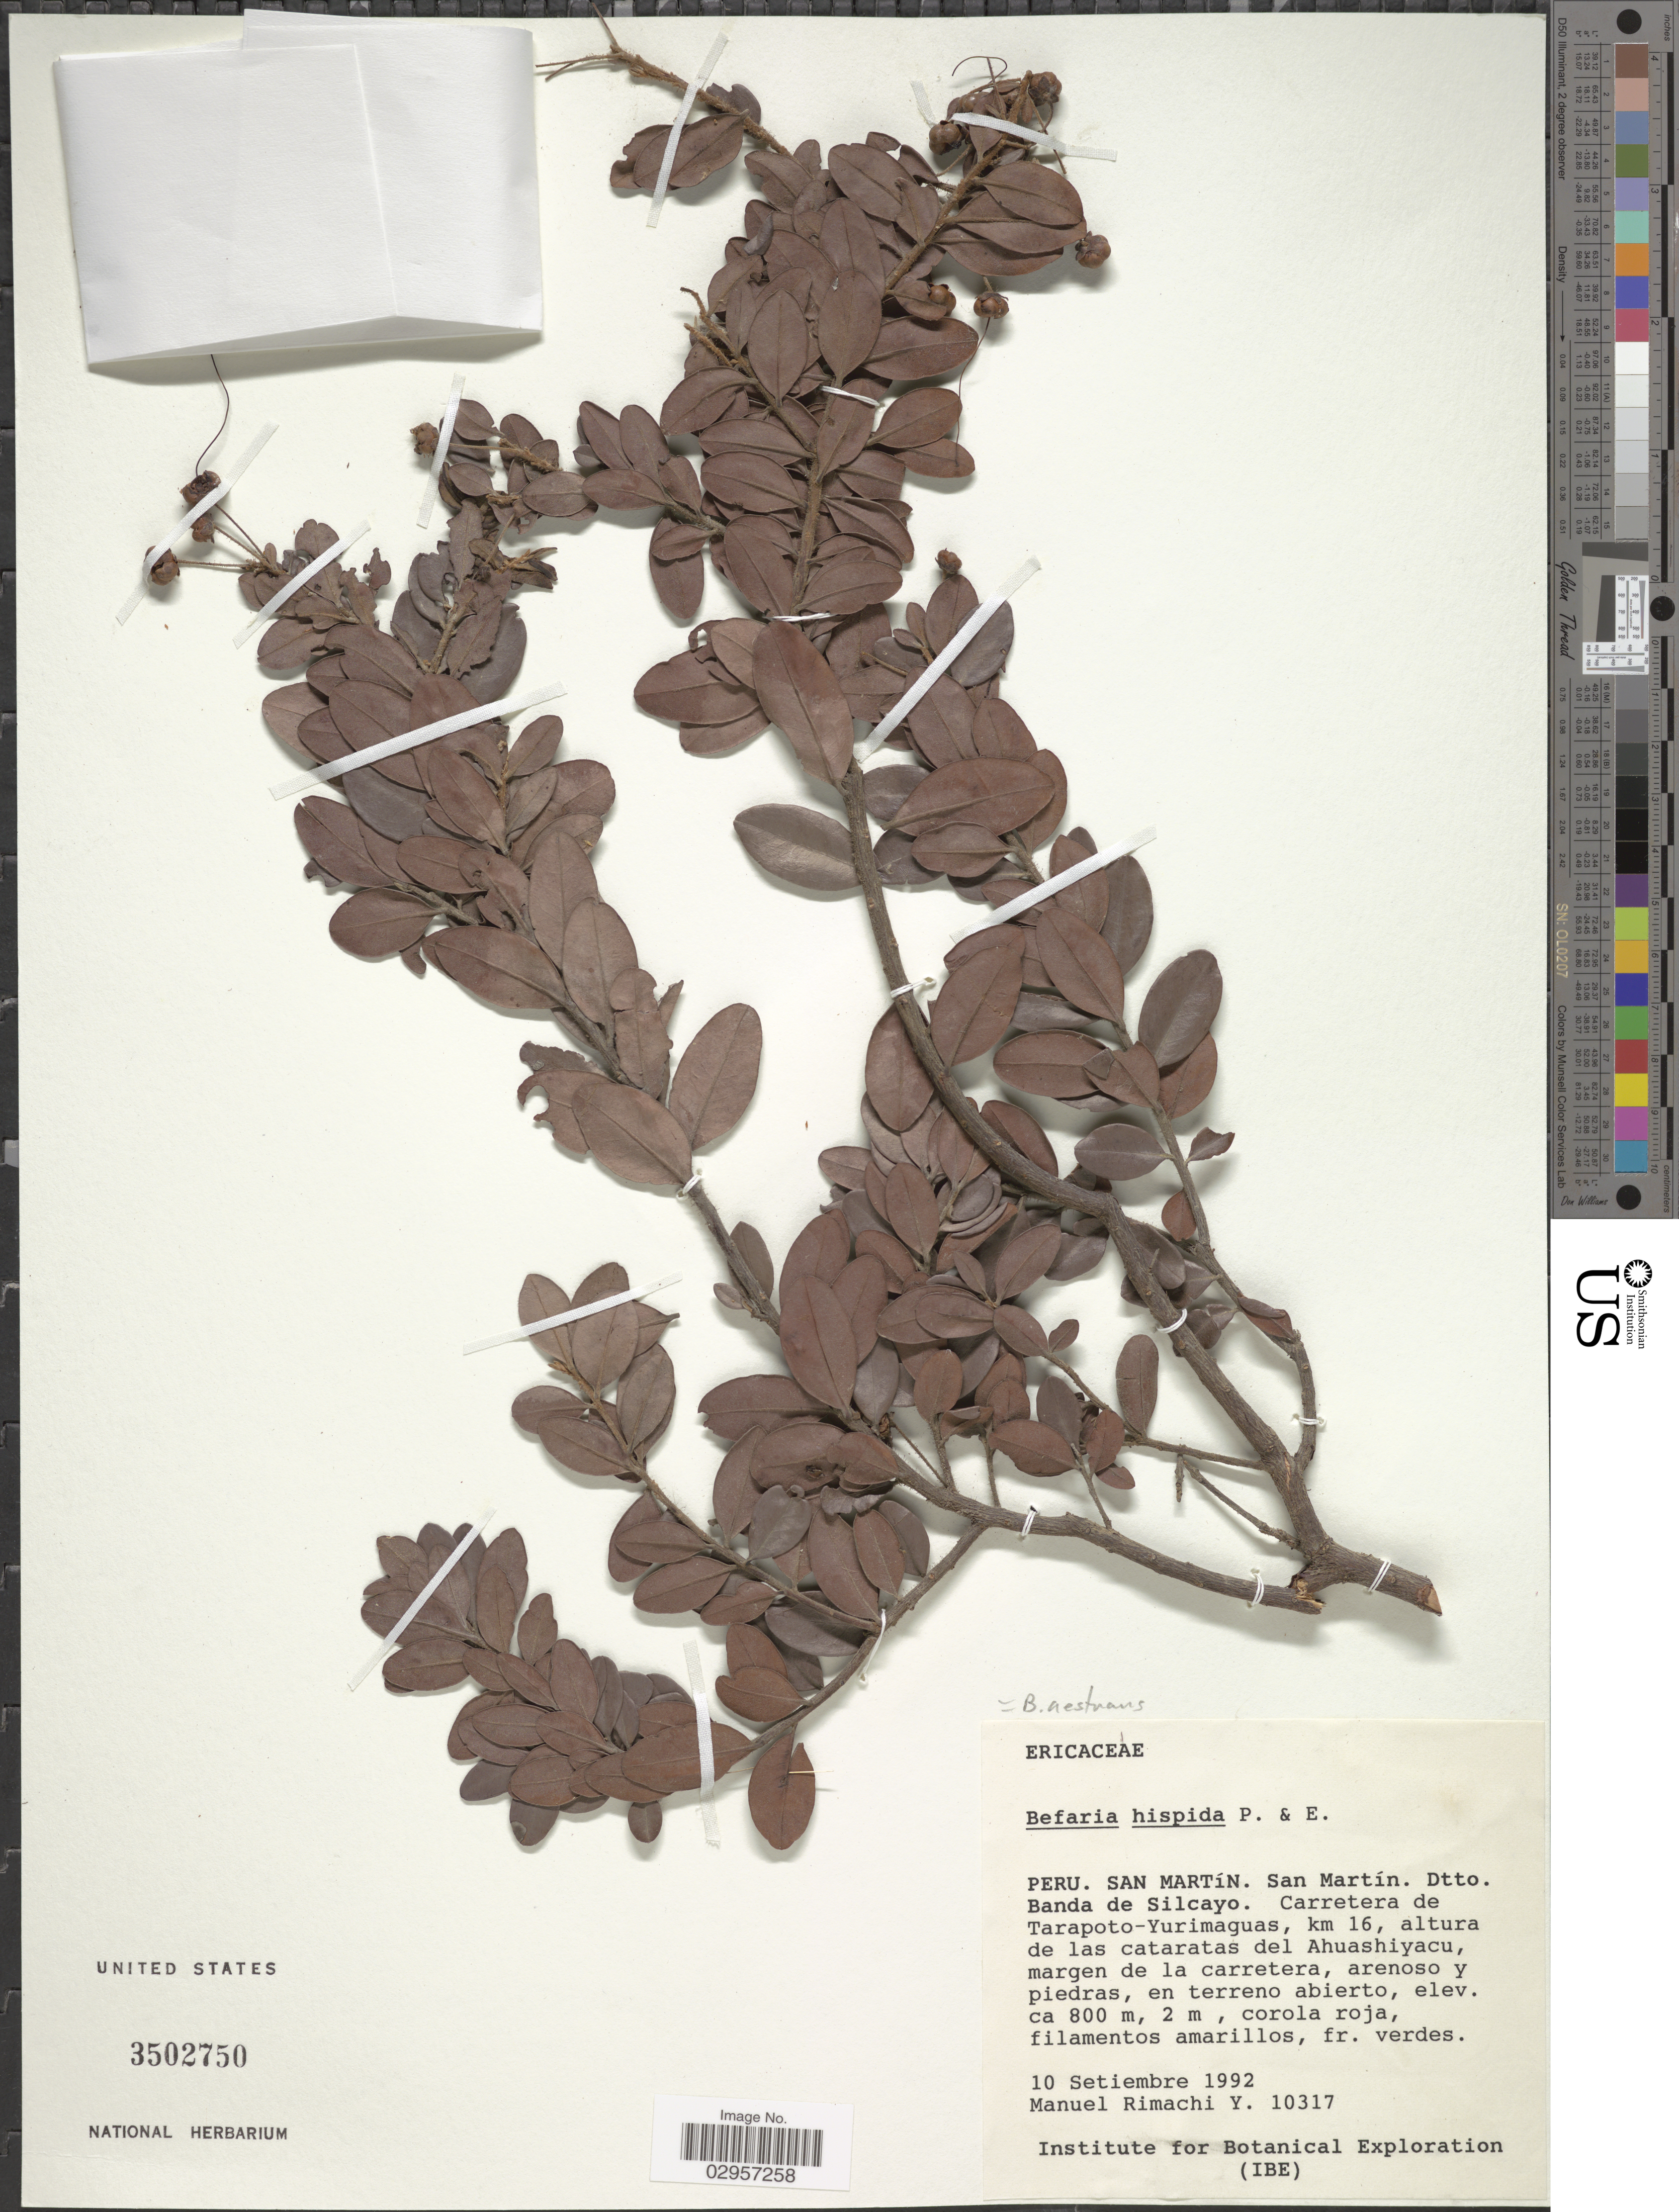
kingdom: Plantae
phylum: Tracheophyta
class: Magnoliopsida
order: Ericales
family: Ericaceae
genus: Befaria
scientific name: Befaria aestuans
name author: Mutis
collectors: M. Rimachi Y.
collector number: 10317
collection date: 1992-09-10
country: Peru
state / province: San Martín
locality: San Martín. San Martín. Dtto. Banda de Silcayo. Carretera de Tarapoto-Yurimaguas, km 16, altura de las cataratas del Ahuashiyacu.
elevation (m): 800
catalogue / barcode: US 3502750